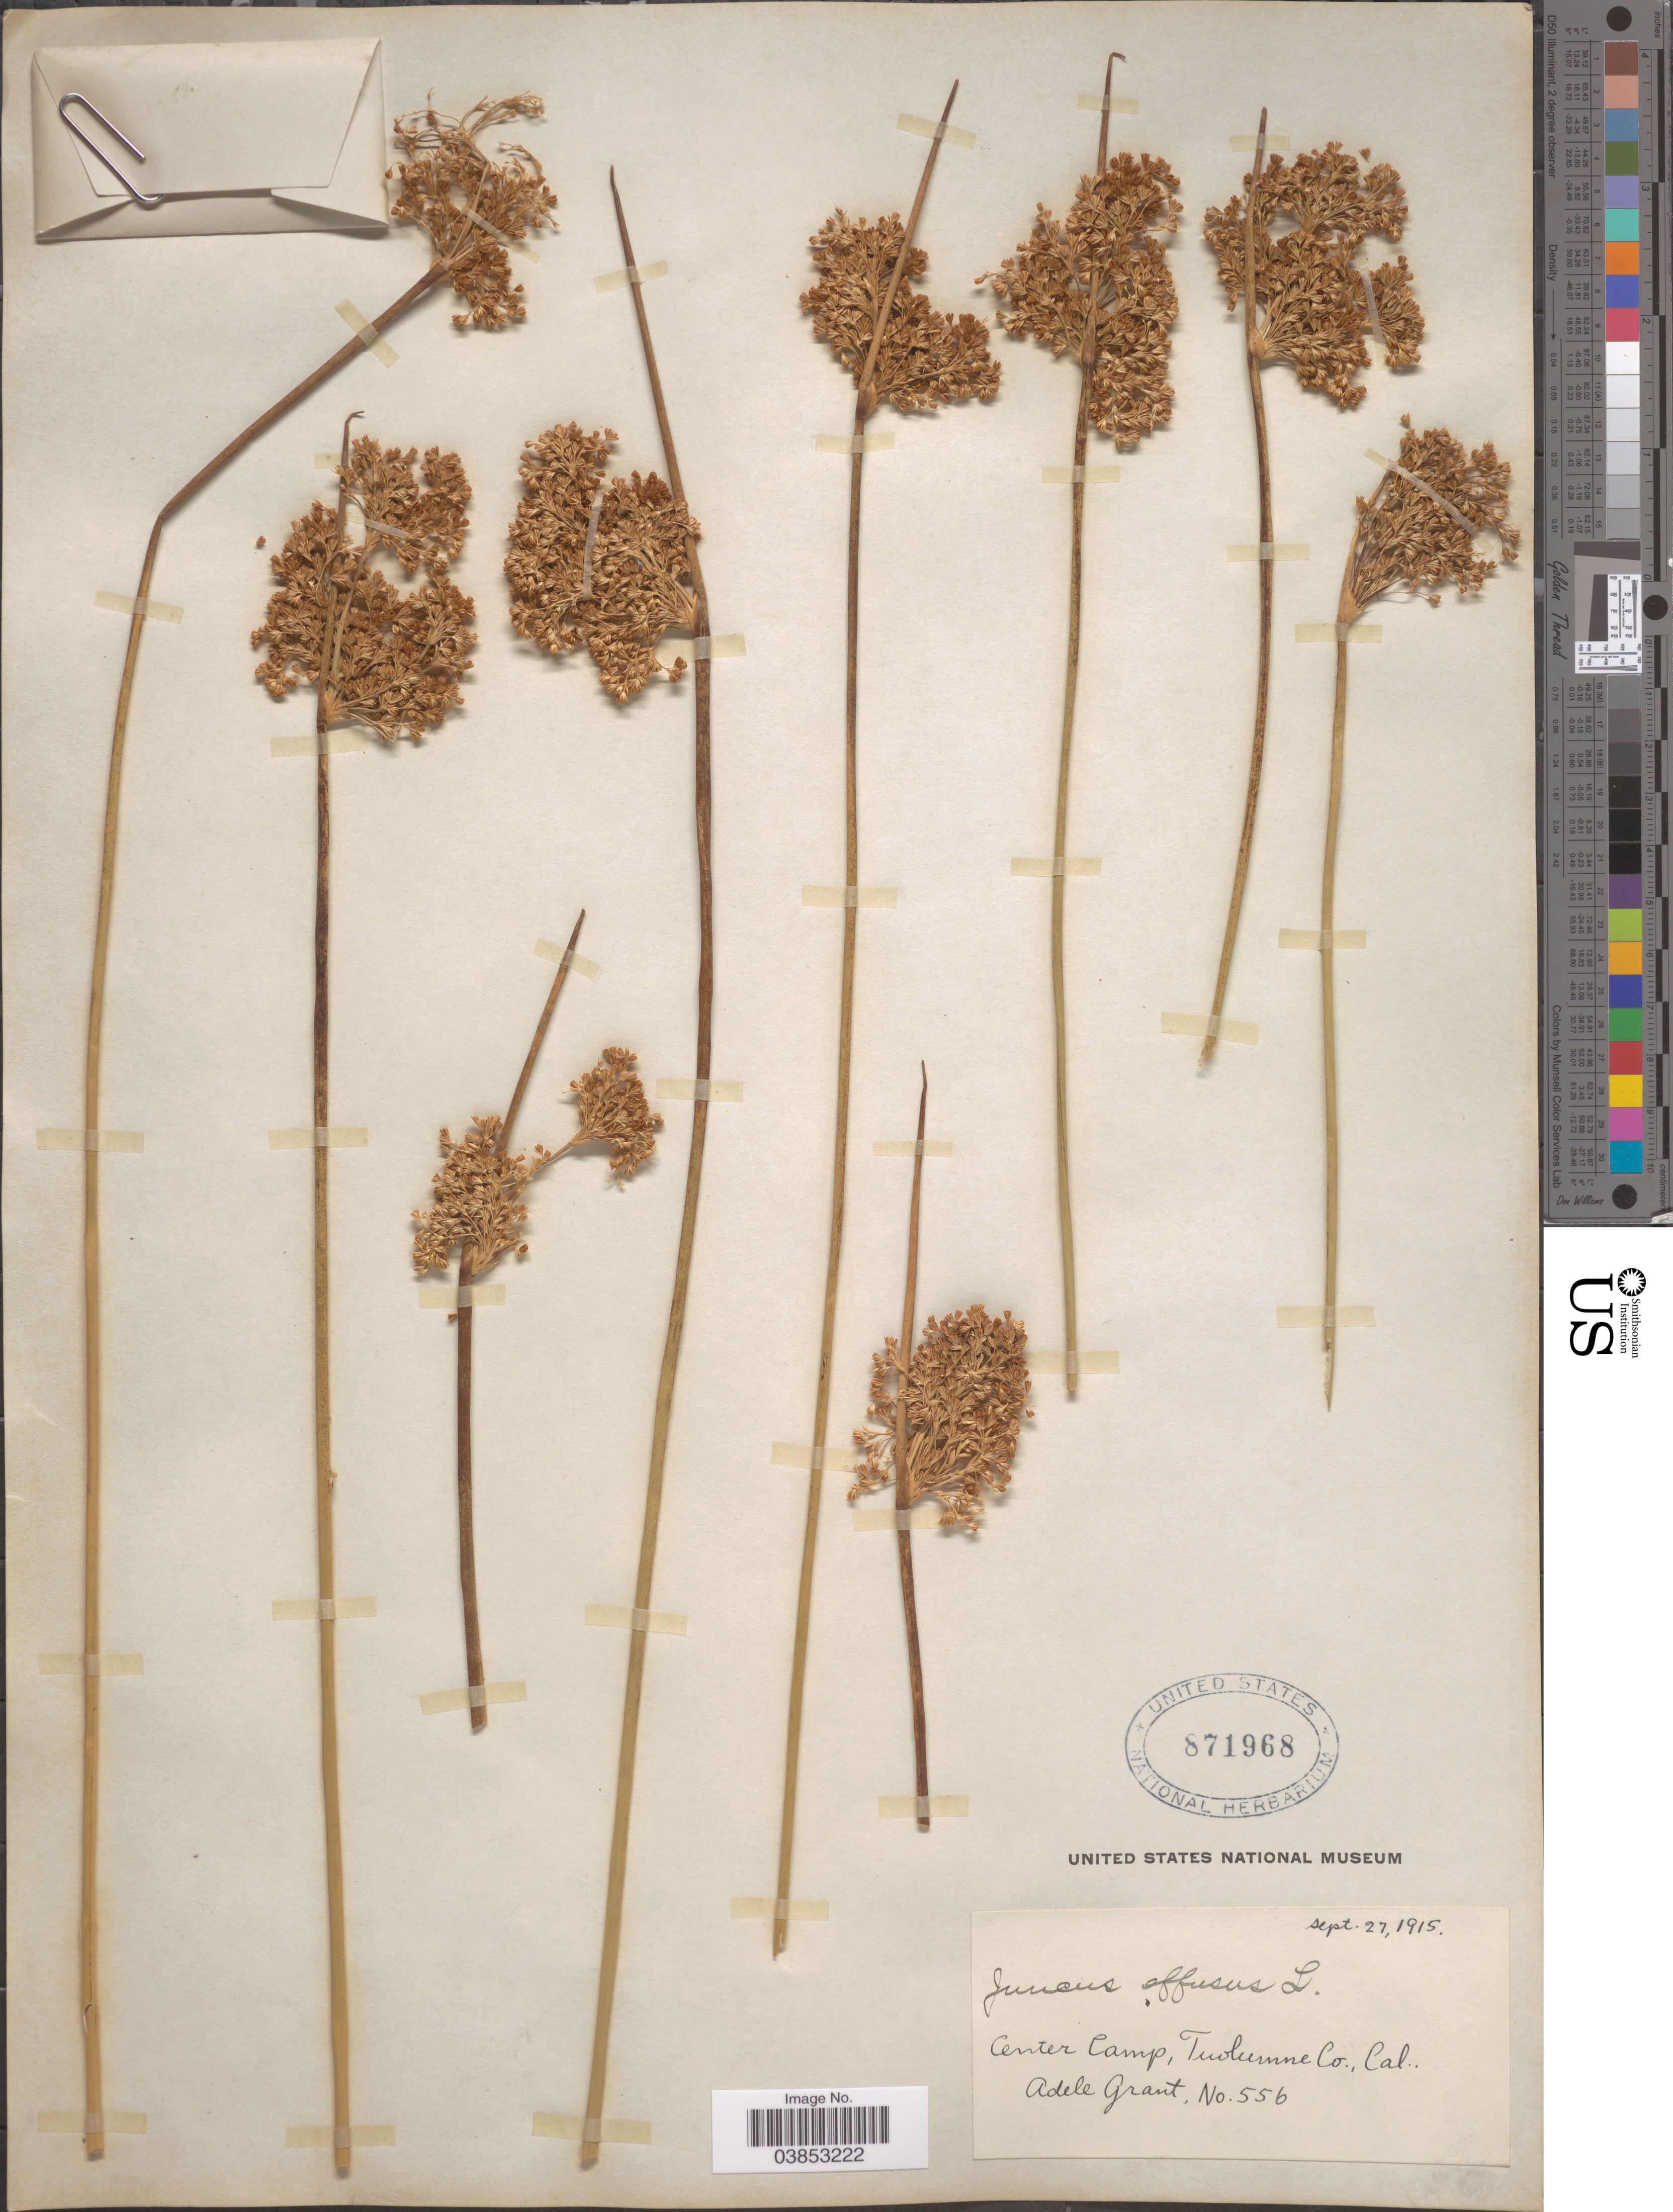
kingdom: Plantae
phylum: Tracheophyta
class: Liliopsida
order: Poales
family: Juncaceae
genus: Juncus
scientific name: Juncus effusus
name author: L.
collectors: A. Grant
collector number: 556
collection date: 1915-09-27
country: United States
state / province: California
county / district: Tuolumne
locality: Center Camp, Tuolumne Co.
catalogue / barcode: US 871968